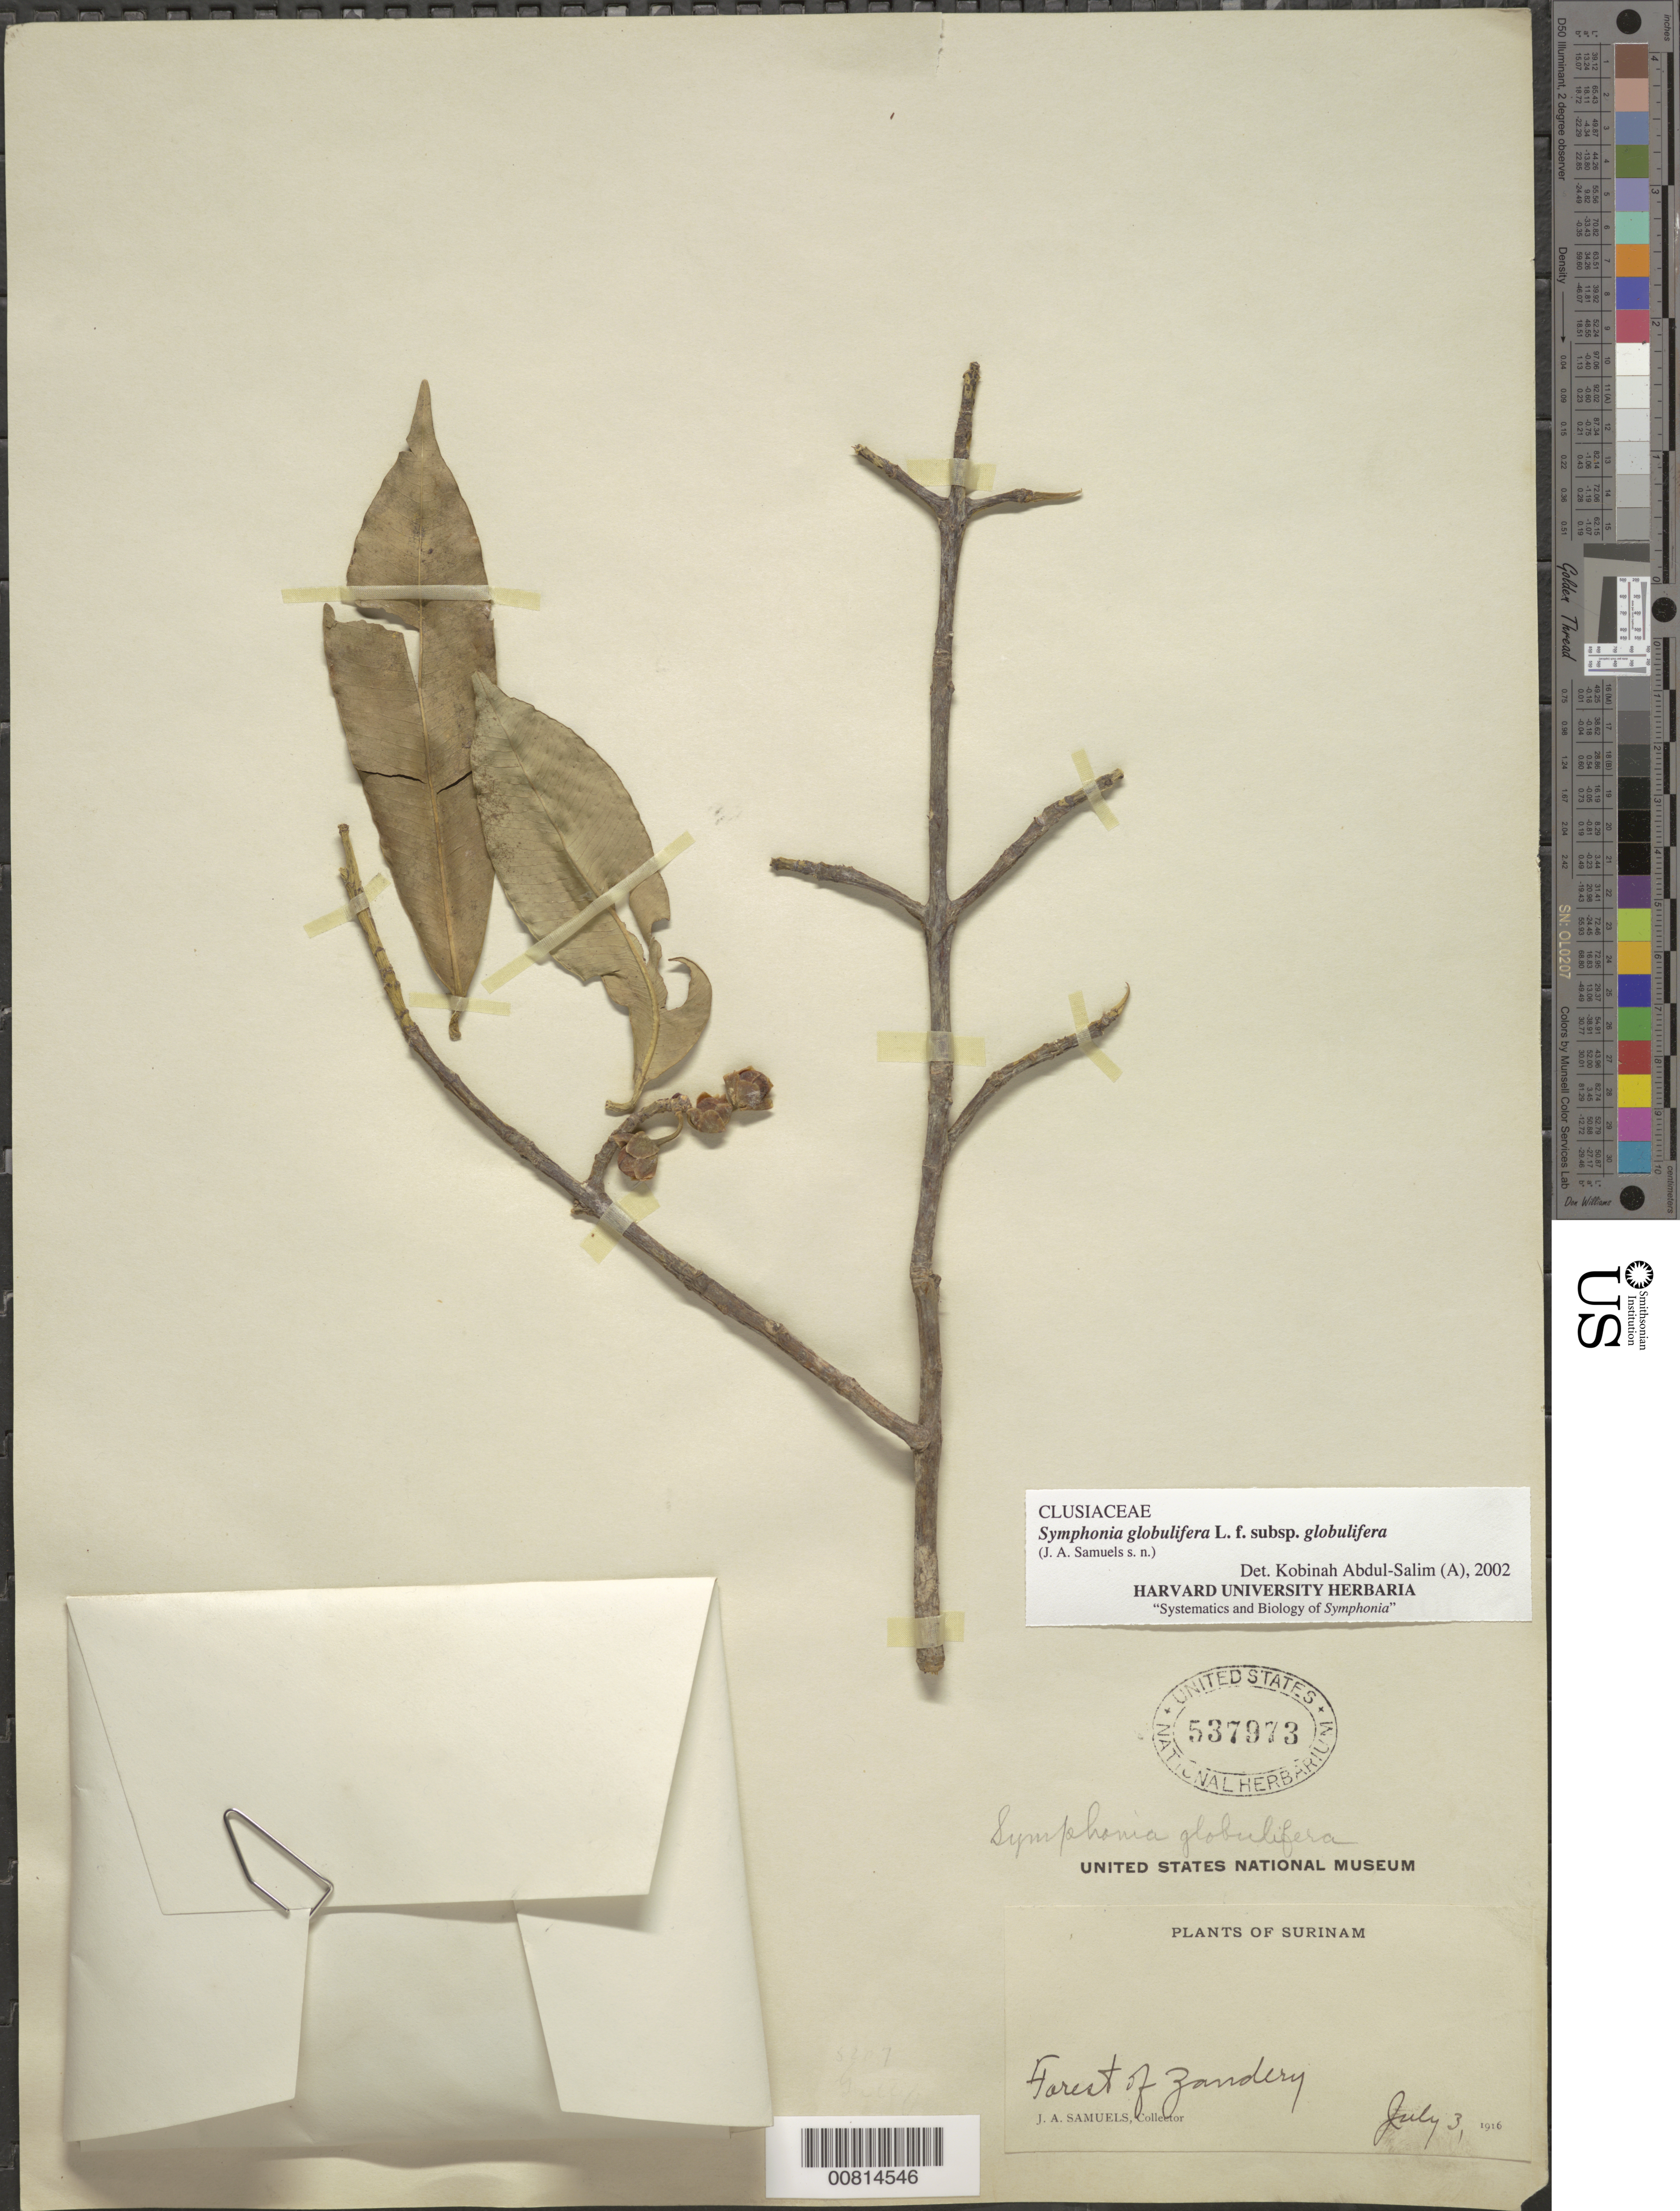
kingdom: Plantae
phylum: Tracheophyta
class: Magnoliopsida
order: Malpighiales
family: Clusiaceae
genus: Symphonia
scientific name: Symphonia globulifera subsp. globulifera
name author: L. f.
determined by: Abdul-Salim, K.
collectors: J. A. Samuels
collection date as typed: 3-Jul-16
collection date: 1916-07-03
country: Suriname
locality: Forest of Zandery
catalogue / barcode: US 537973